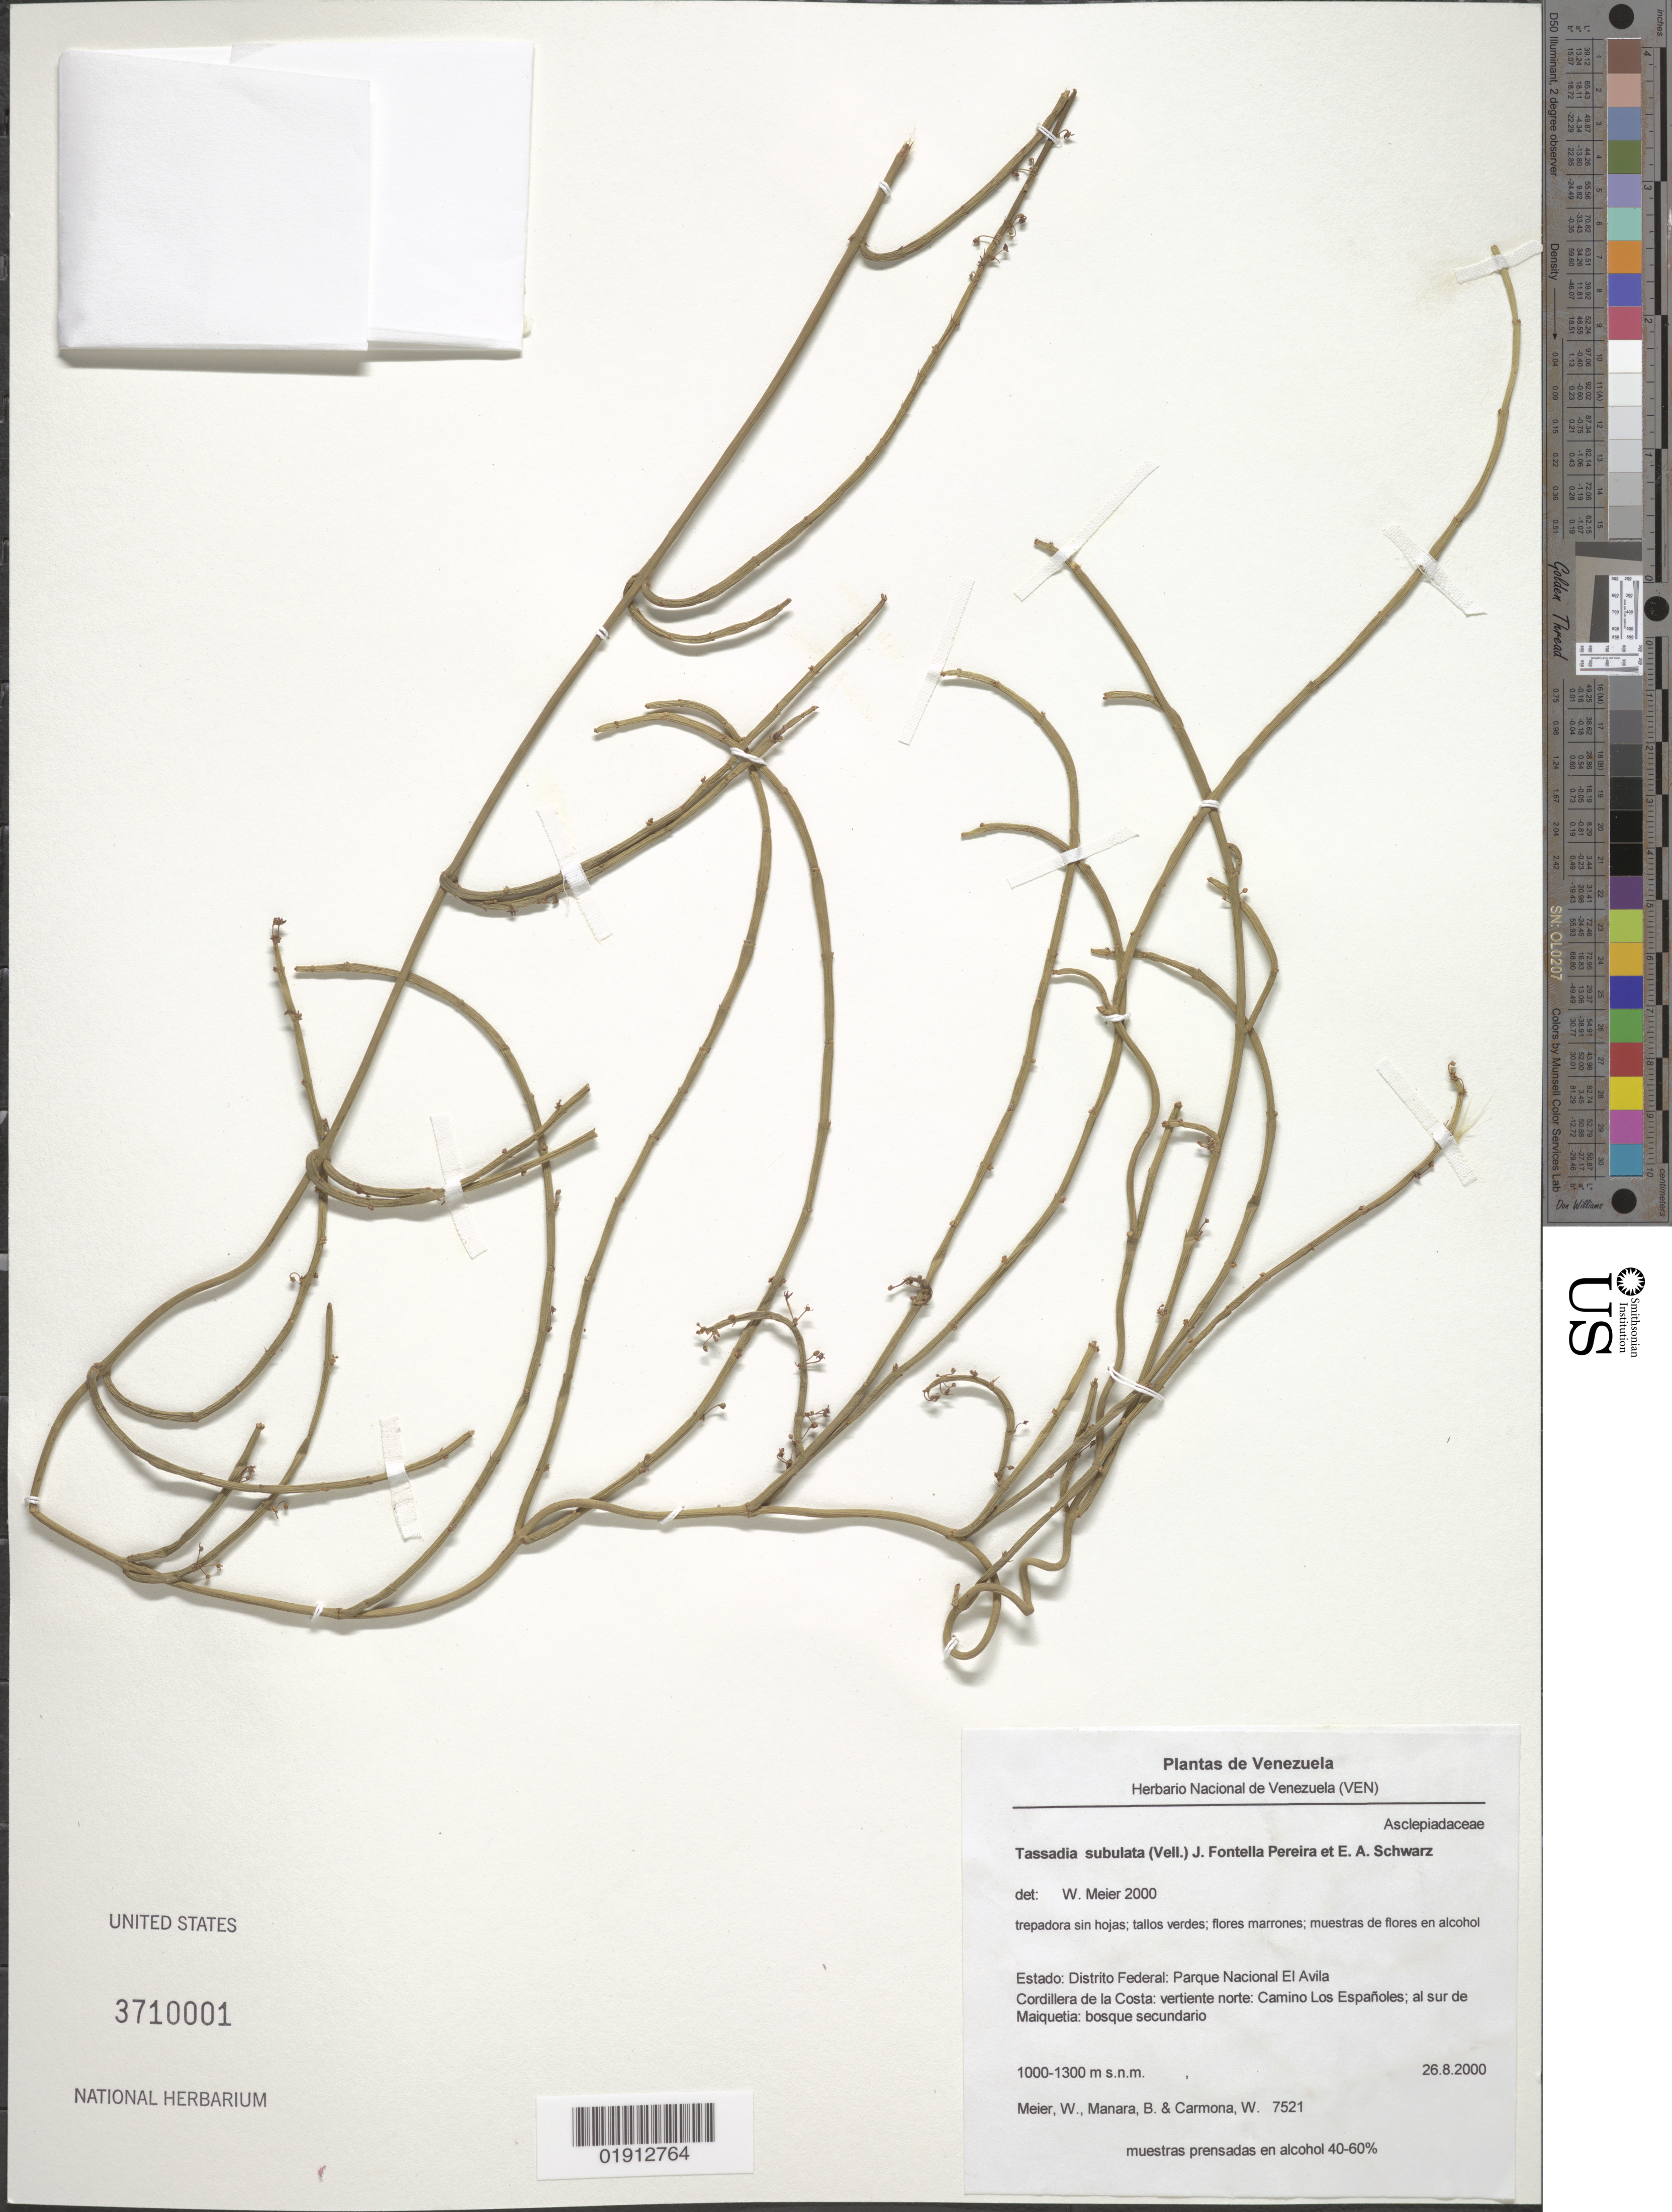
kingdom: Plantae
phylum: Tracheophyta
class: Magnoliopsida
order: Gentianales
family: Apocynaceae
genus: Tassadia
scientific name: Tassadia subulata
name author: (Vell.) Fontella & Schwartz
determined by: Meier, Winfried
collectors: W. Meier, B. Manara & W. Carmona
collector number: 7521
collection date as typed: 26.8.2000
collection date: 2000-08-26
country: Venezuela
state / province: Distrito Federal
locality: Estado: Distrito Federal: Parque Nacional El Avilla, Cordillera de la Costa: vertiente norte: Camino Los Espanoles; al sur de Maiquetia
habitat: Bosque secundario.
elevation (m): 1000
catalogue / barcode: US 3710001